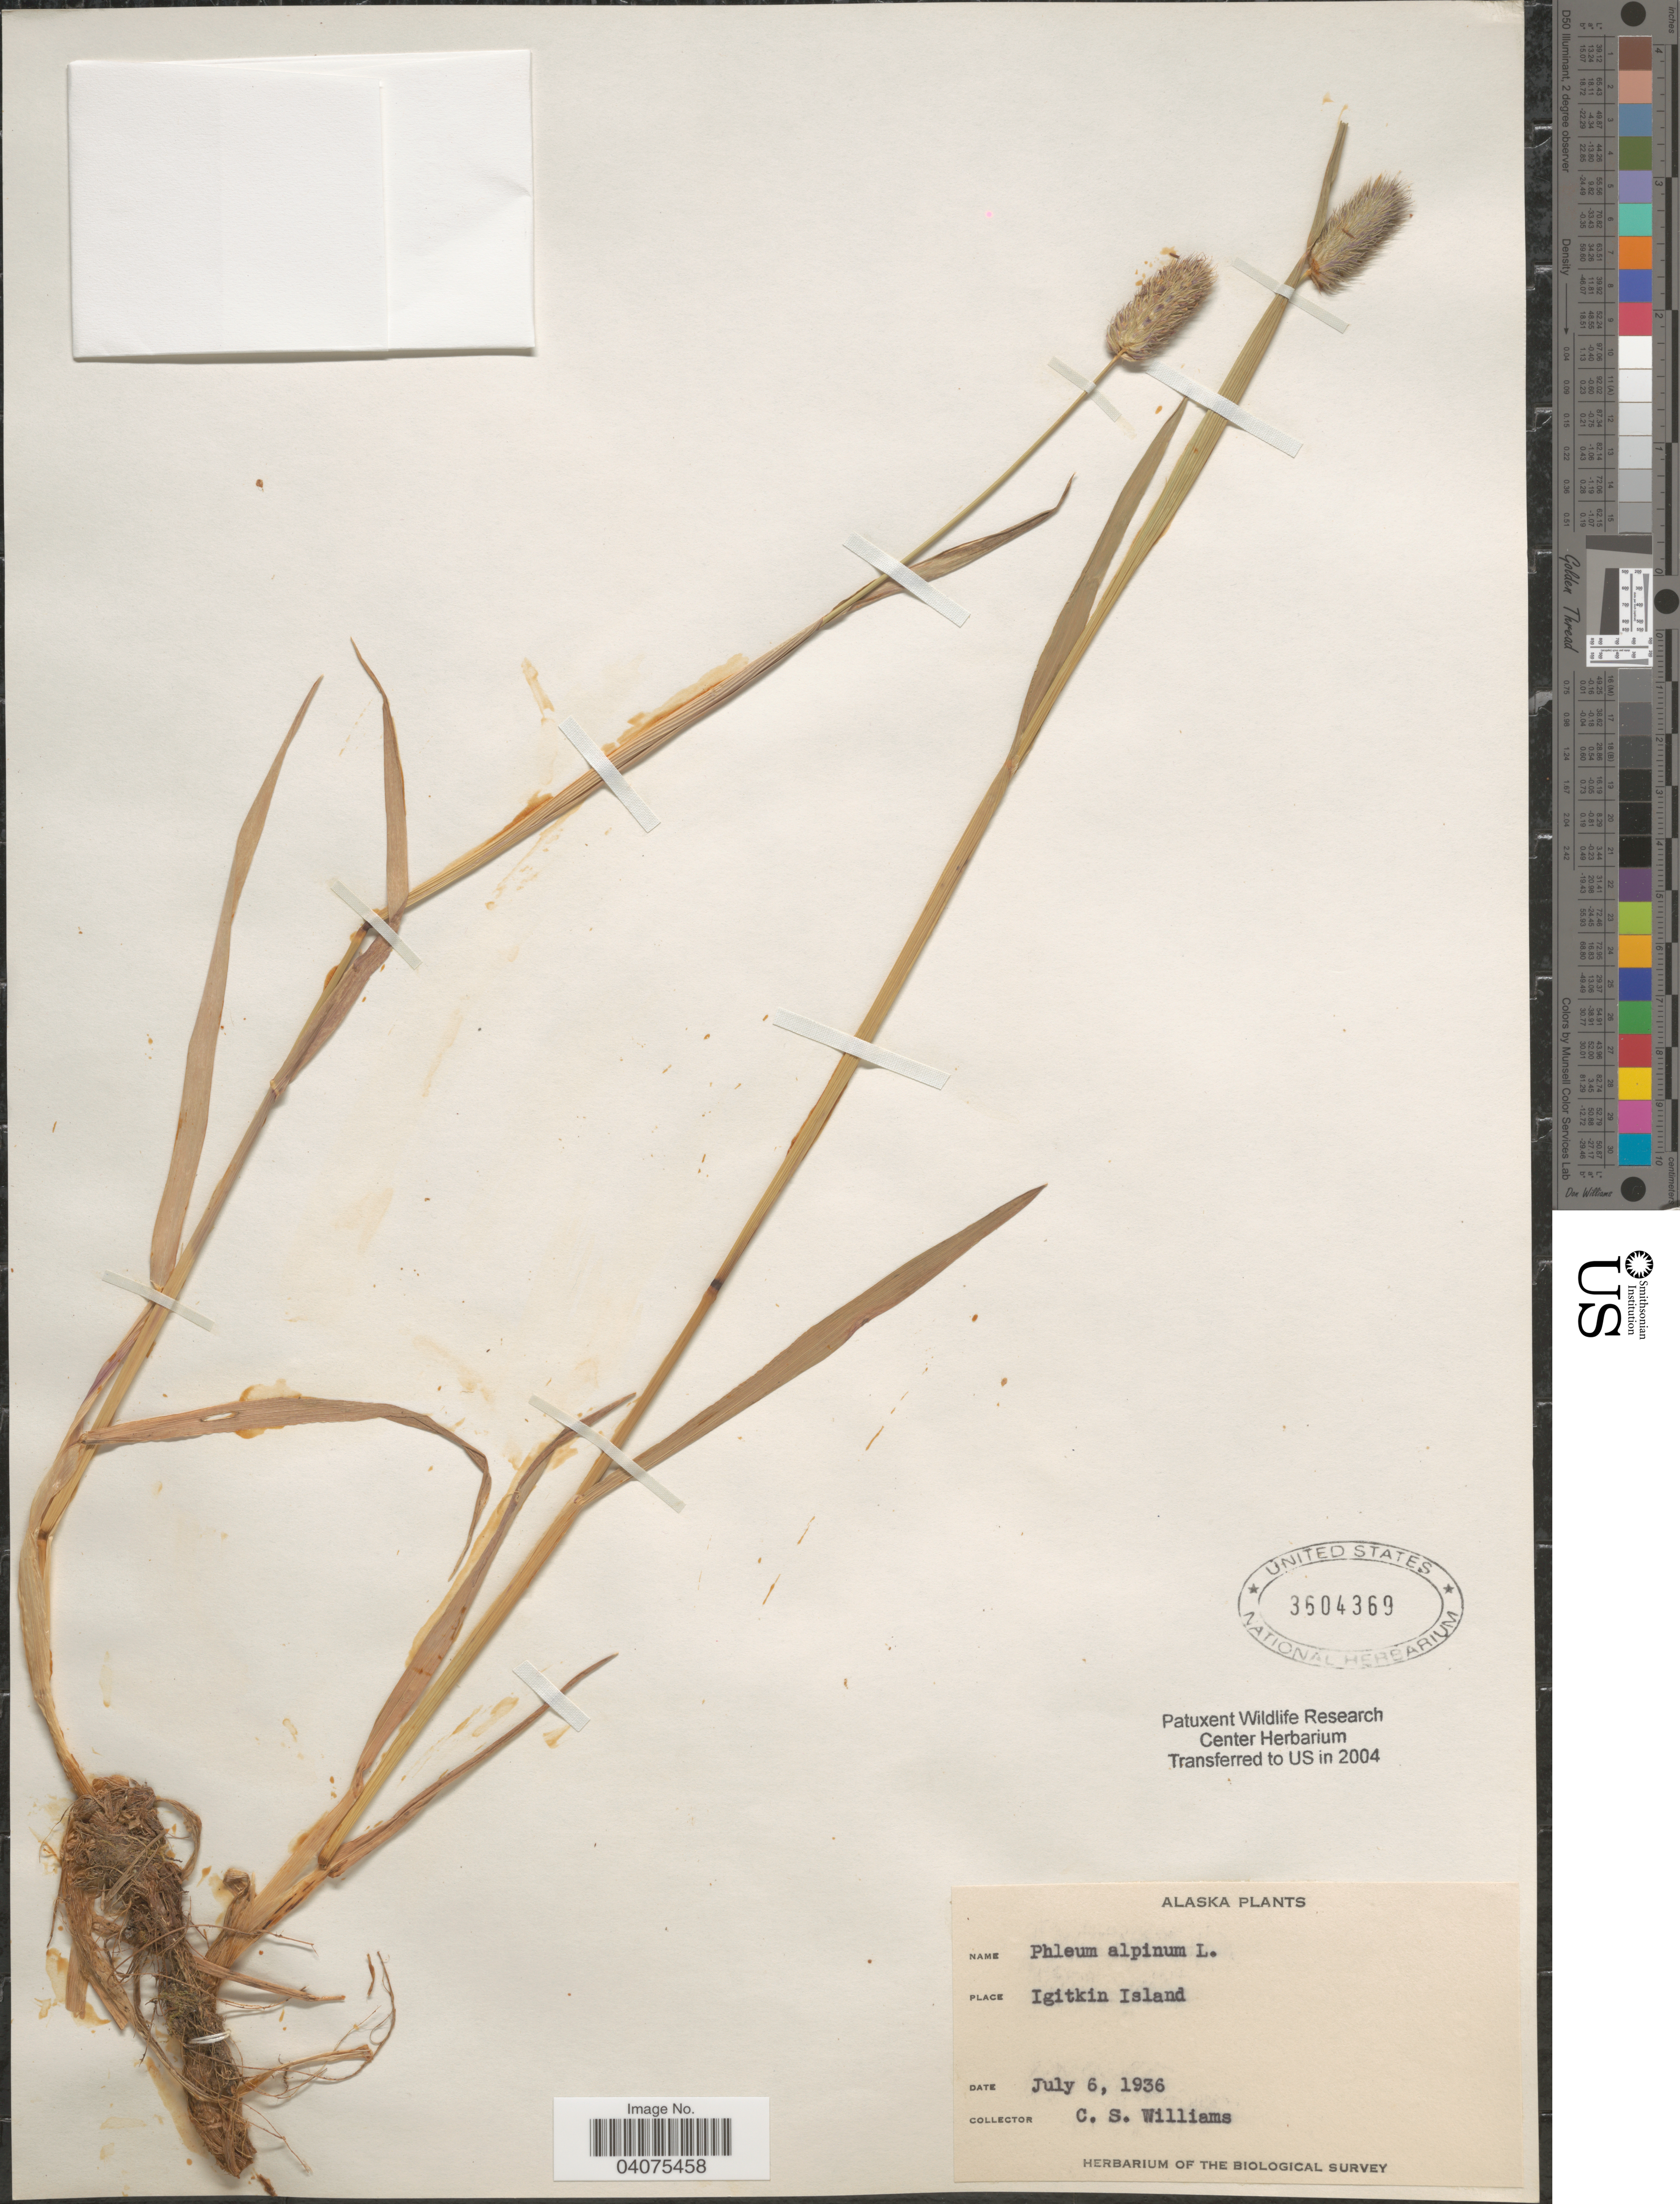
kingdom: Plantae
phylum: Tracheophyta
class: Liliopsida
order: Poales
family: Poaceae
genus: Phleum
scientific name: Phleum alpinum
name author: L.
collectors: C. Williams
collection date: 1936-07-06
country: United States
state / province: Alaska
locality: Igitkin Island. Herbarium of the Biological Survey.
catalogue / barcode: US 3604369